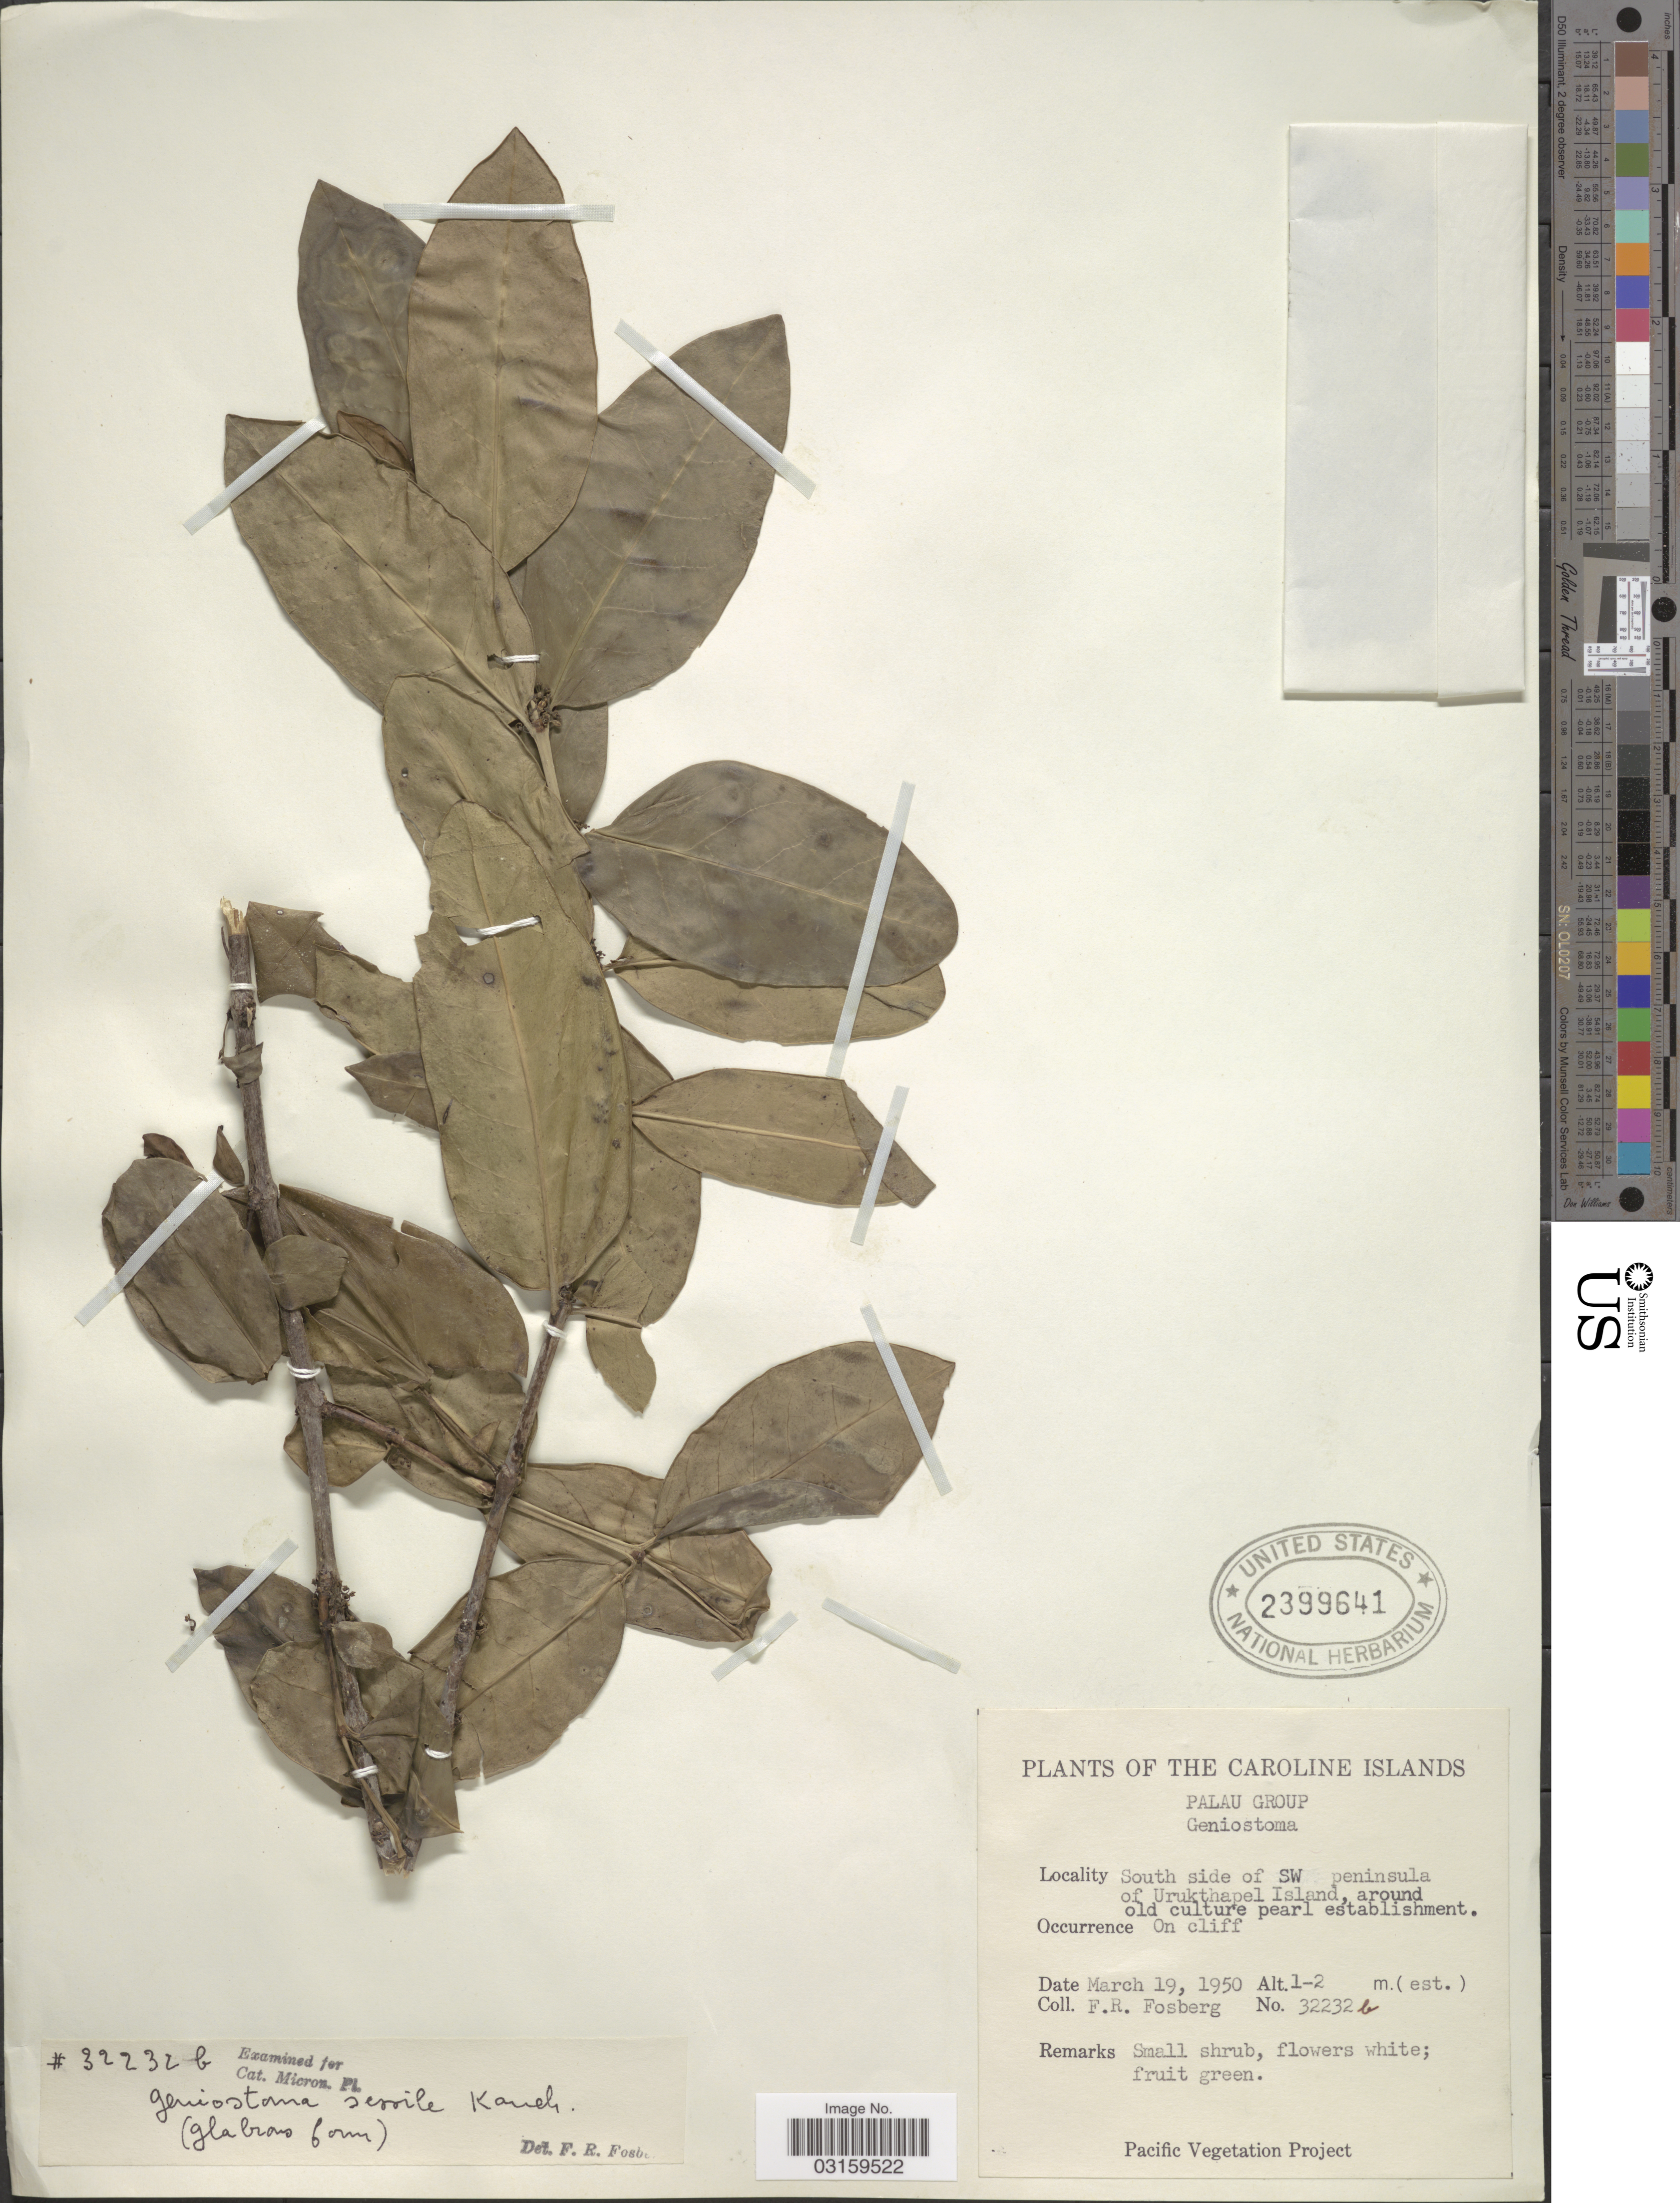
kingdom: Plantae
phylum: Tracheophyta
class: Magnoliopsida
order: Gentianales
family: Loganiaceae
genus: Geniostoma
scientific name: Geniostoma rupestre var. glaberrimum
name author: J.R. Forst. & G. Forst.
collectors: F. R. Fosberg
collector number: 32232b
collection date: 1950-03-19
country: Palau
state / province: Koror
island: Ngeruktabel [Urukthapel]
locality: Caroline Islands. Palau Group. South of NW peninsula of Urukthapel Island, around old culture pearl establishment.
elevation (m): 1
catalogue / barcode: US 2399641